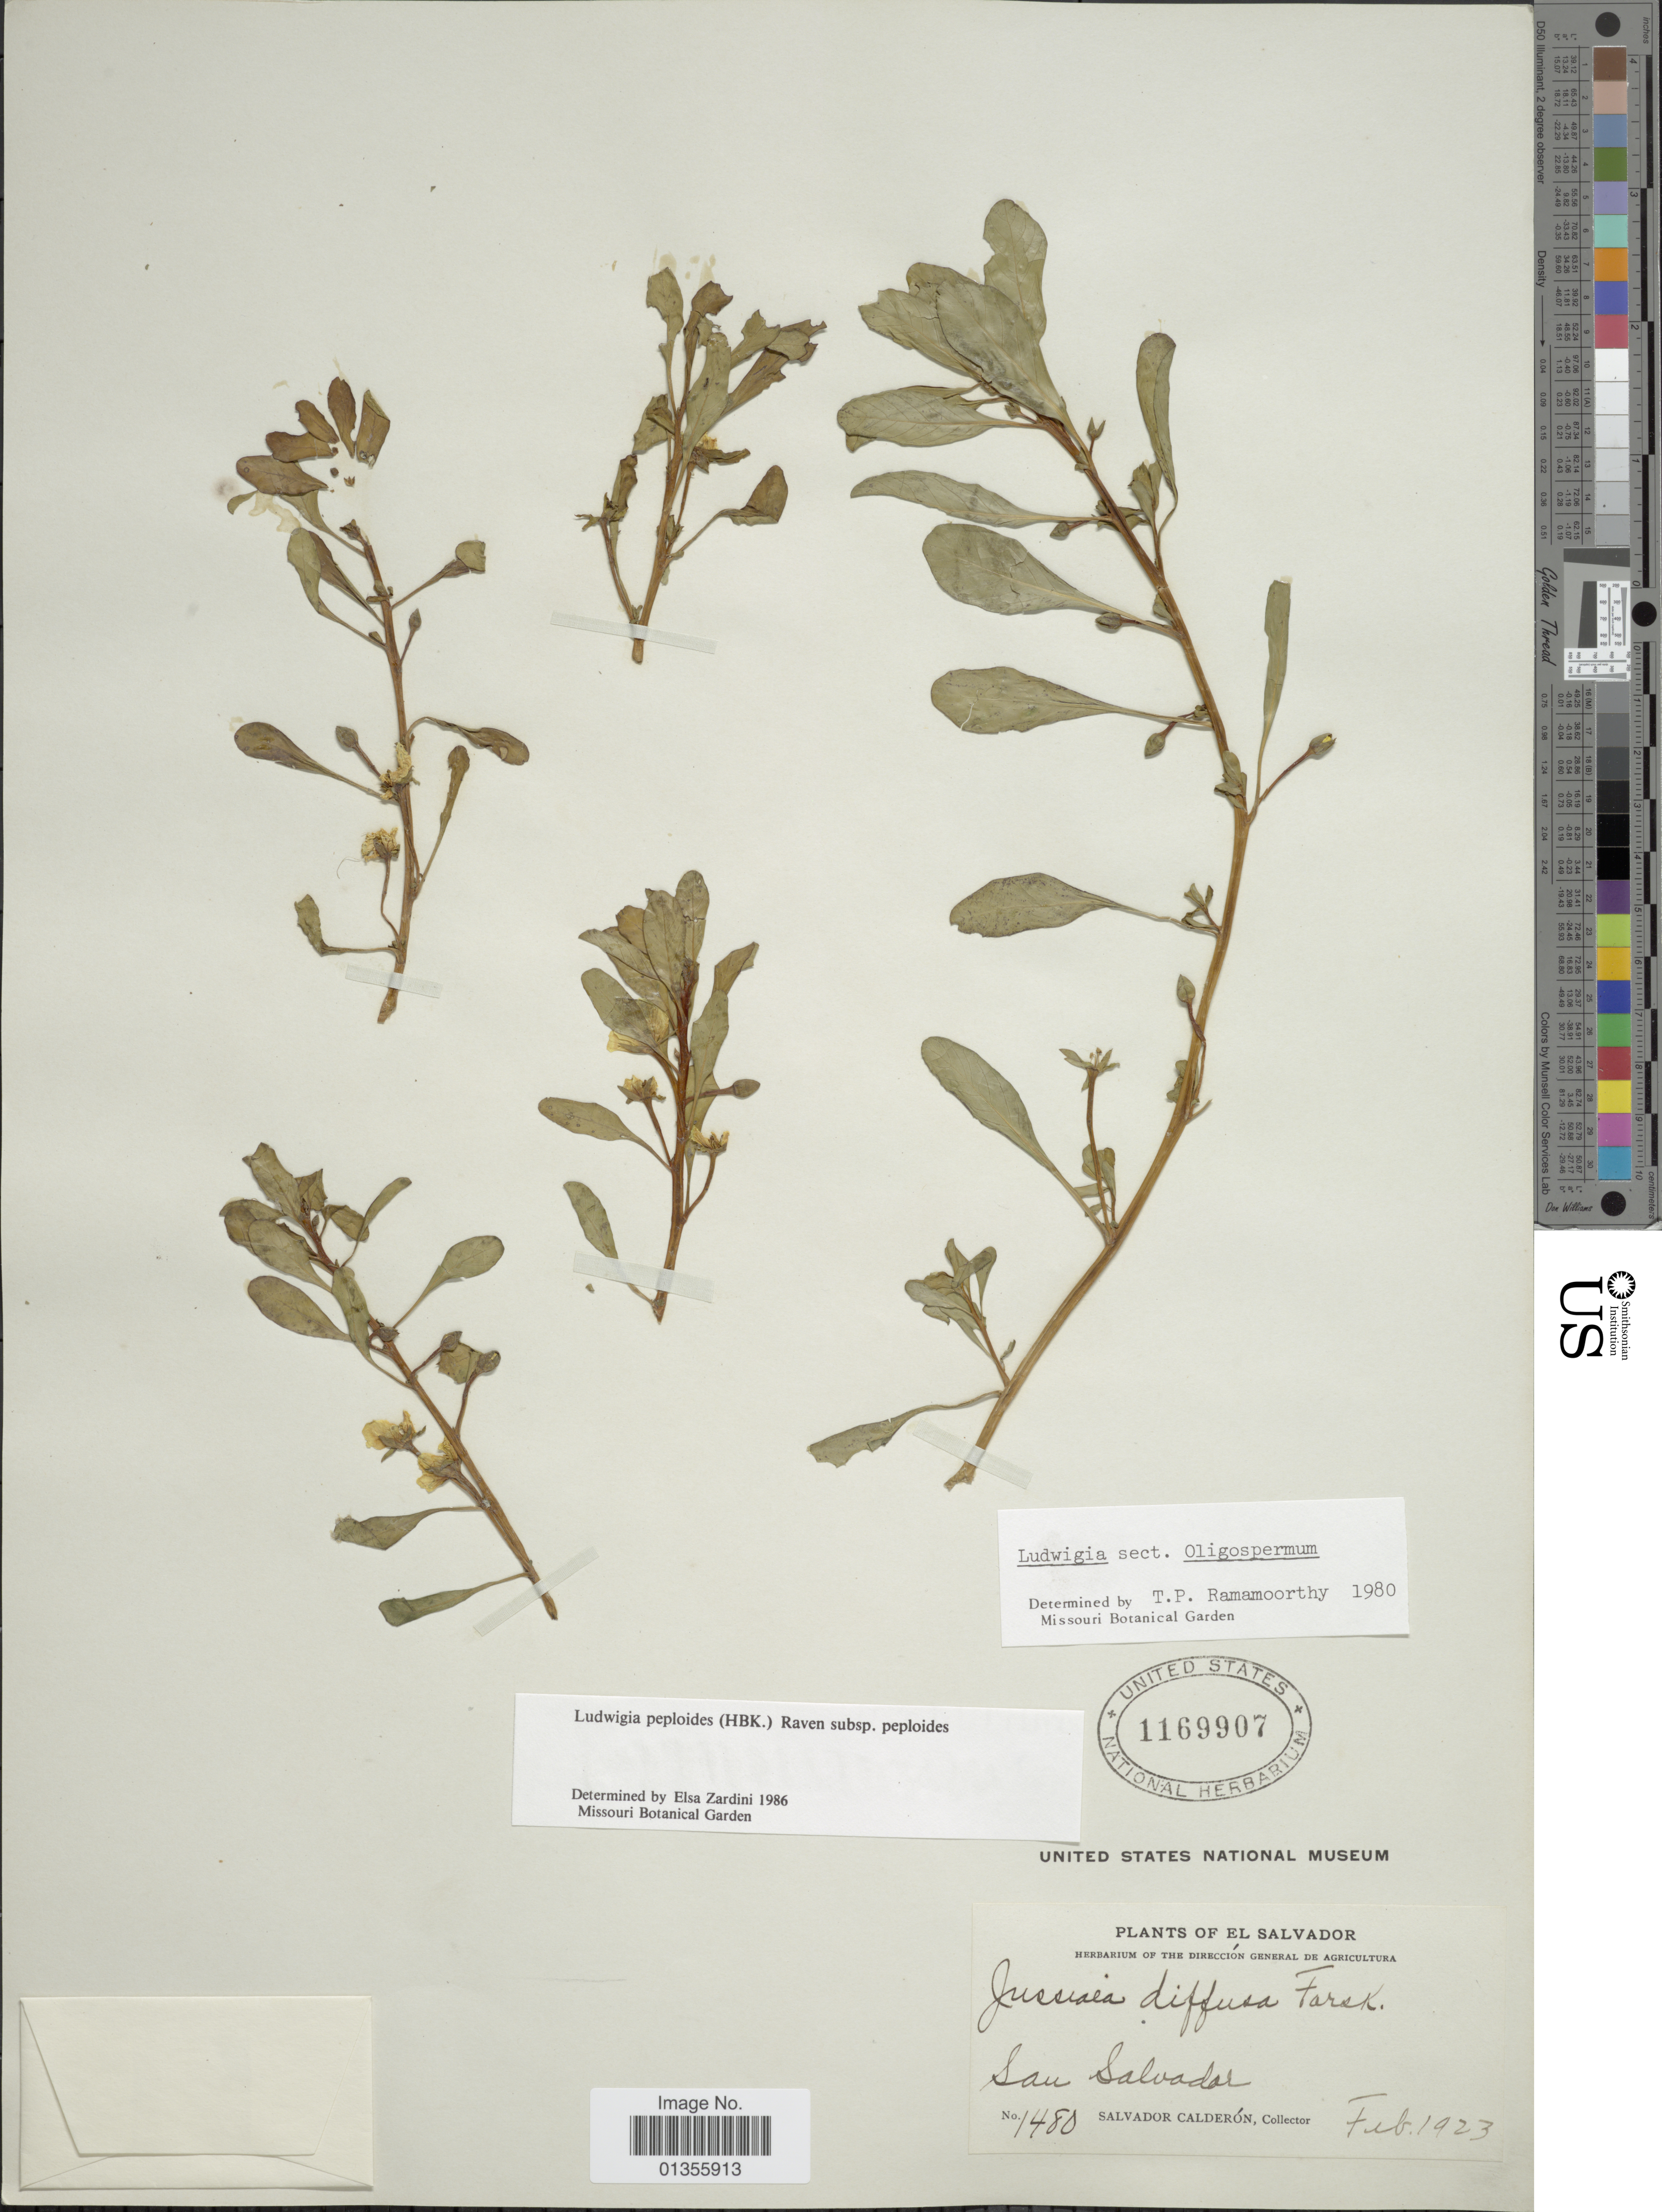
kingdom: Plantae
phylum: Tracheophyta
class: Magnoliopsida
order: Myrtales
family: Onagraceae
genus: Ludwigia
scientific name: Ludwigia peploides subsp. peploides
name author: (Kunth) P.H. Raven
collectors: S. Calderón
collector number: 1480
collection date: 1923-02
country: El Salvador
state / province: San Salvador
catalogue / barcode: US 1169907